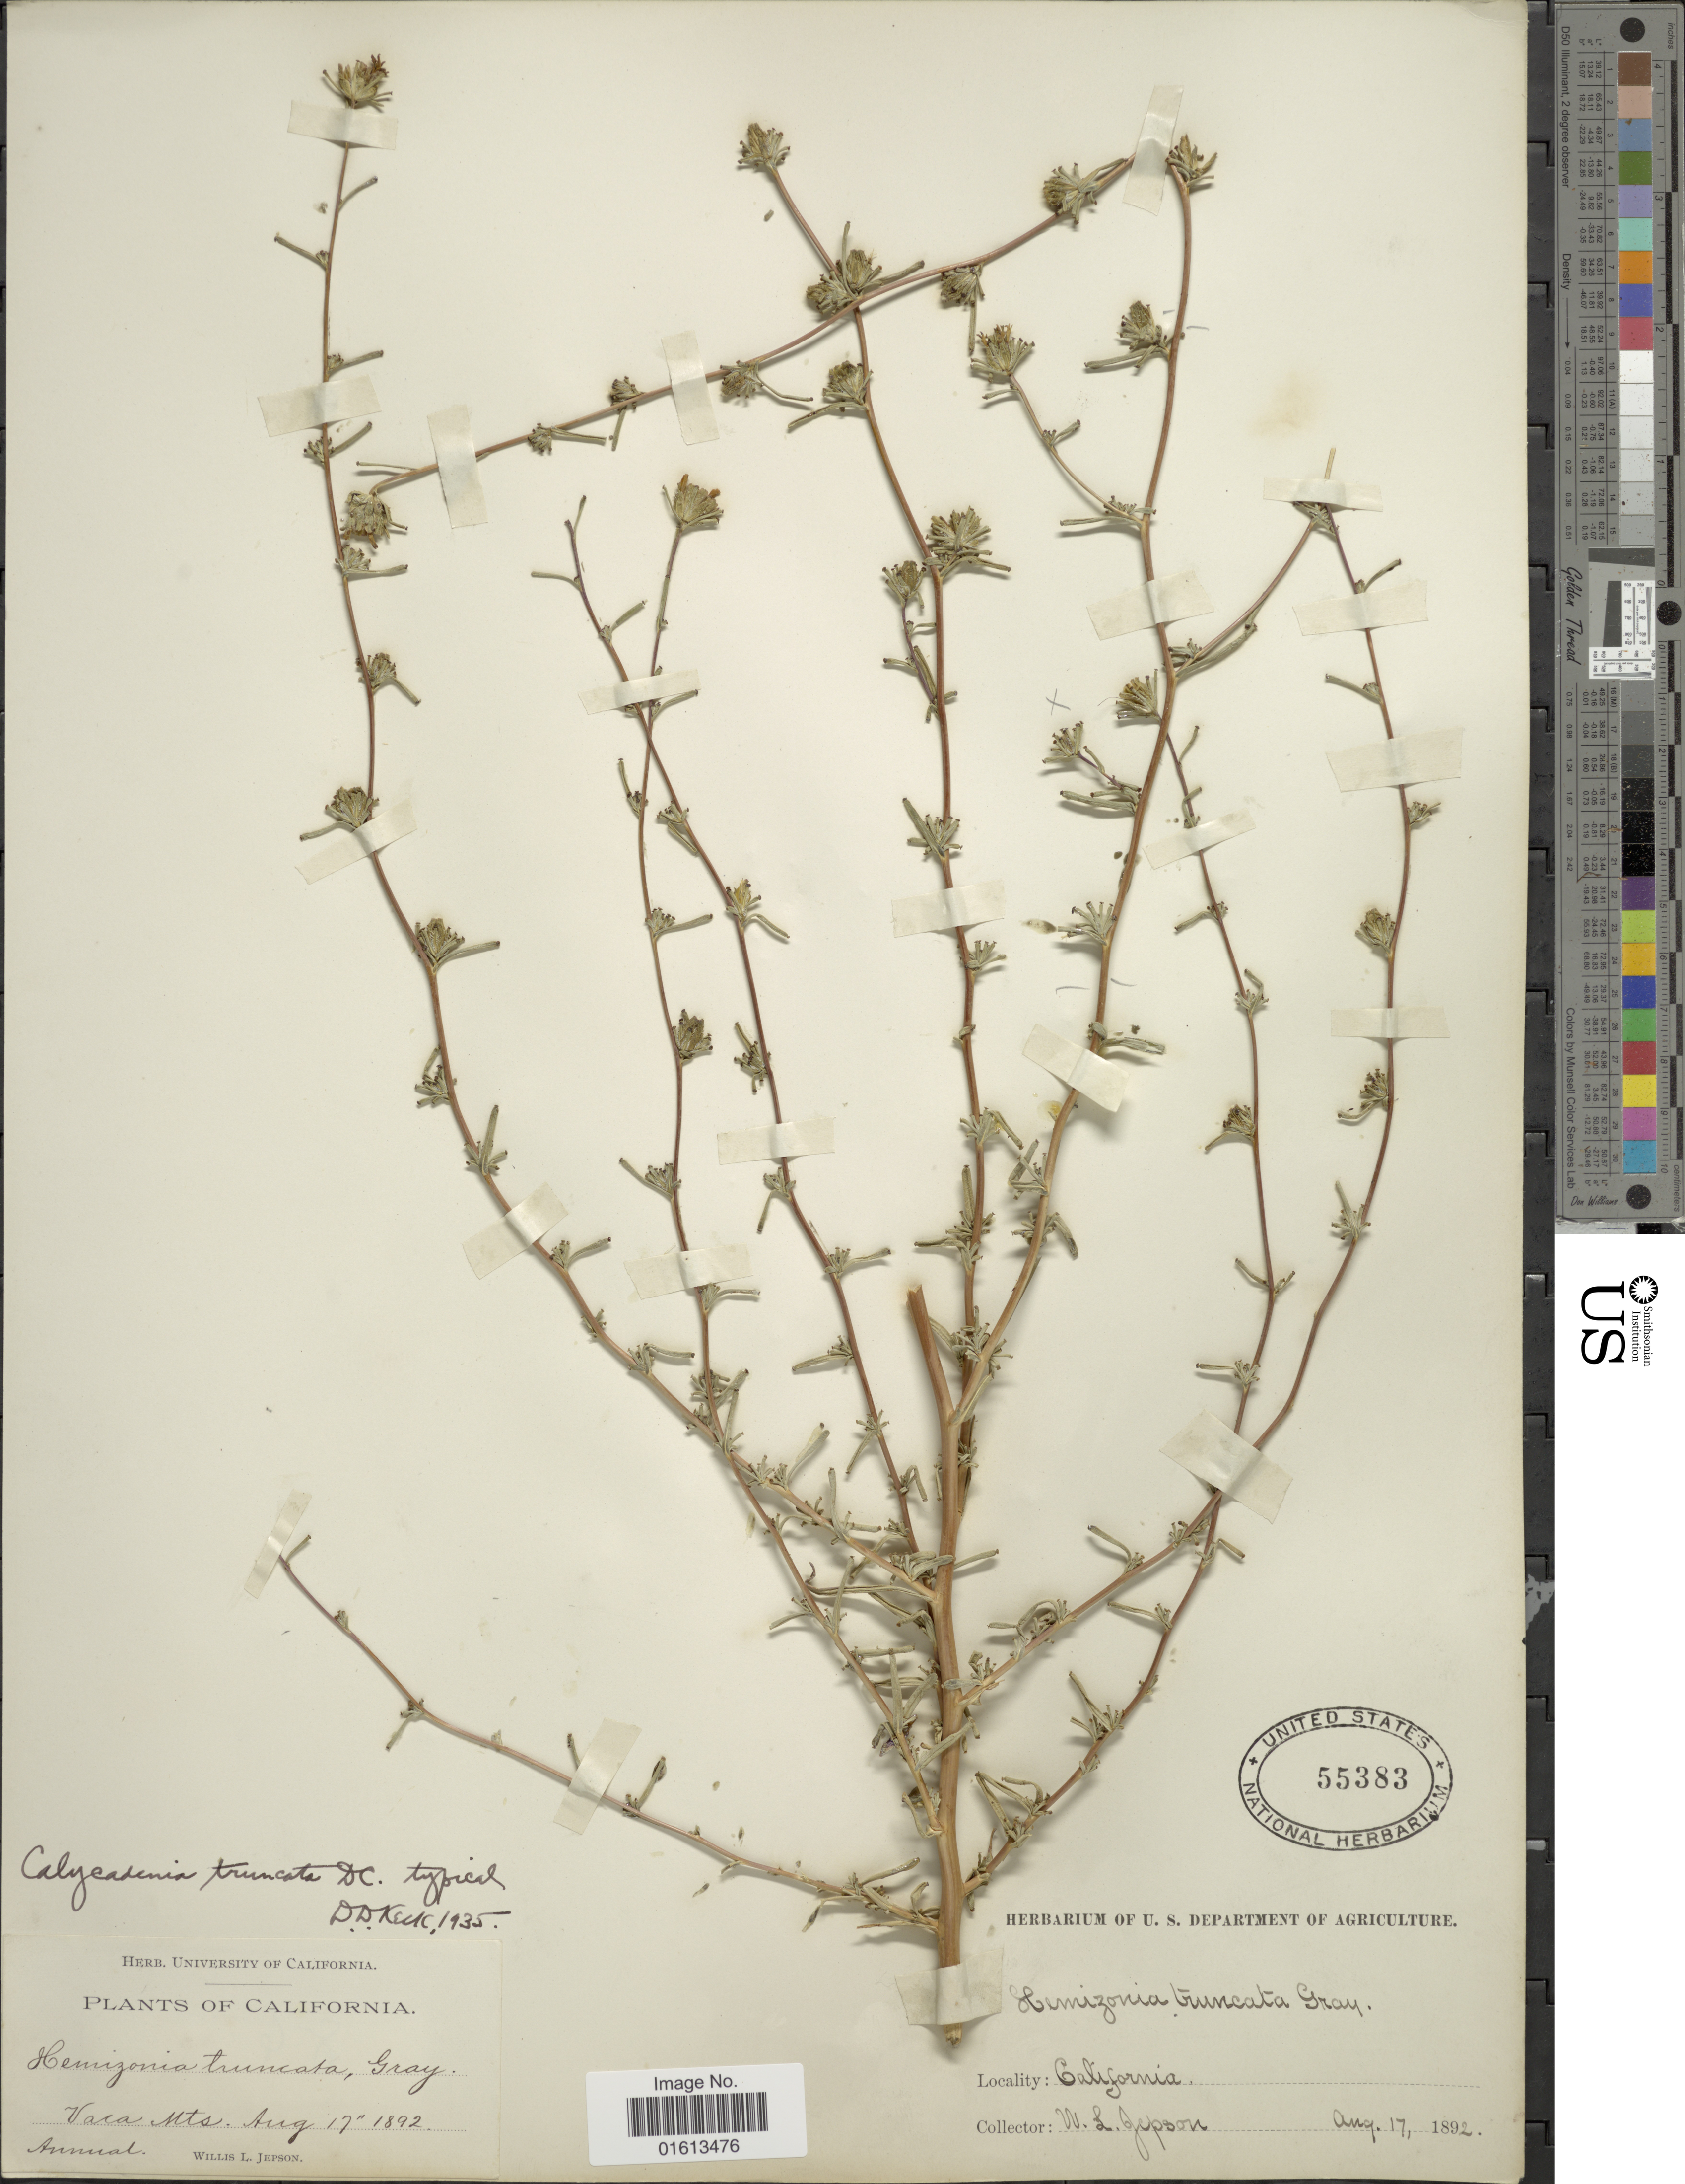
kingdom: Plantae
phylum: Tracheophyta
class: Magnoliopsida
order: Asterales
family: Asteraceae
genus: Calycadenia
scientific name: Calycadenia truncata subsp. truncata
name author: DC.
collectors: -. Jepson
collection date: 1892-08-17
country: United States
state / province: California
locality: Vaca Mts.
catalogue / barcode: US 55383